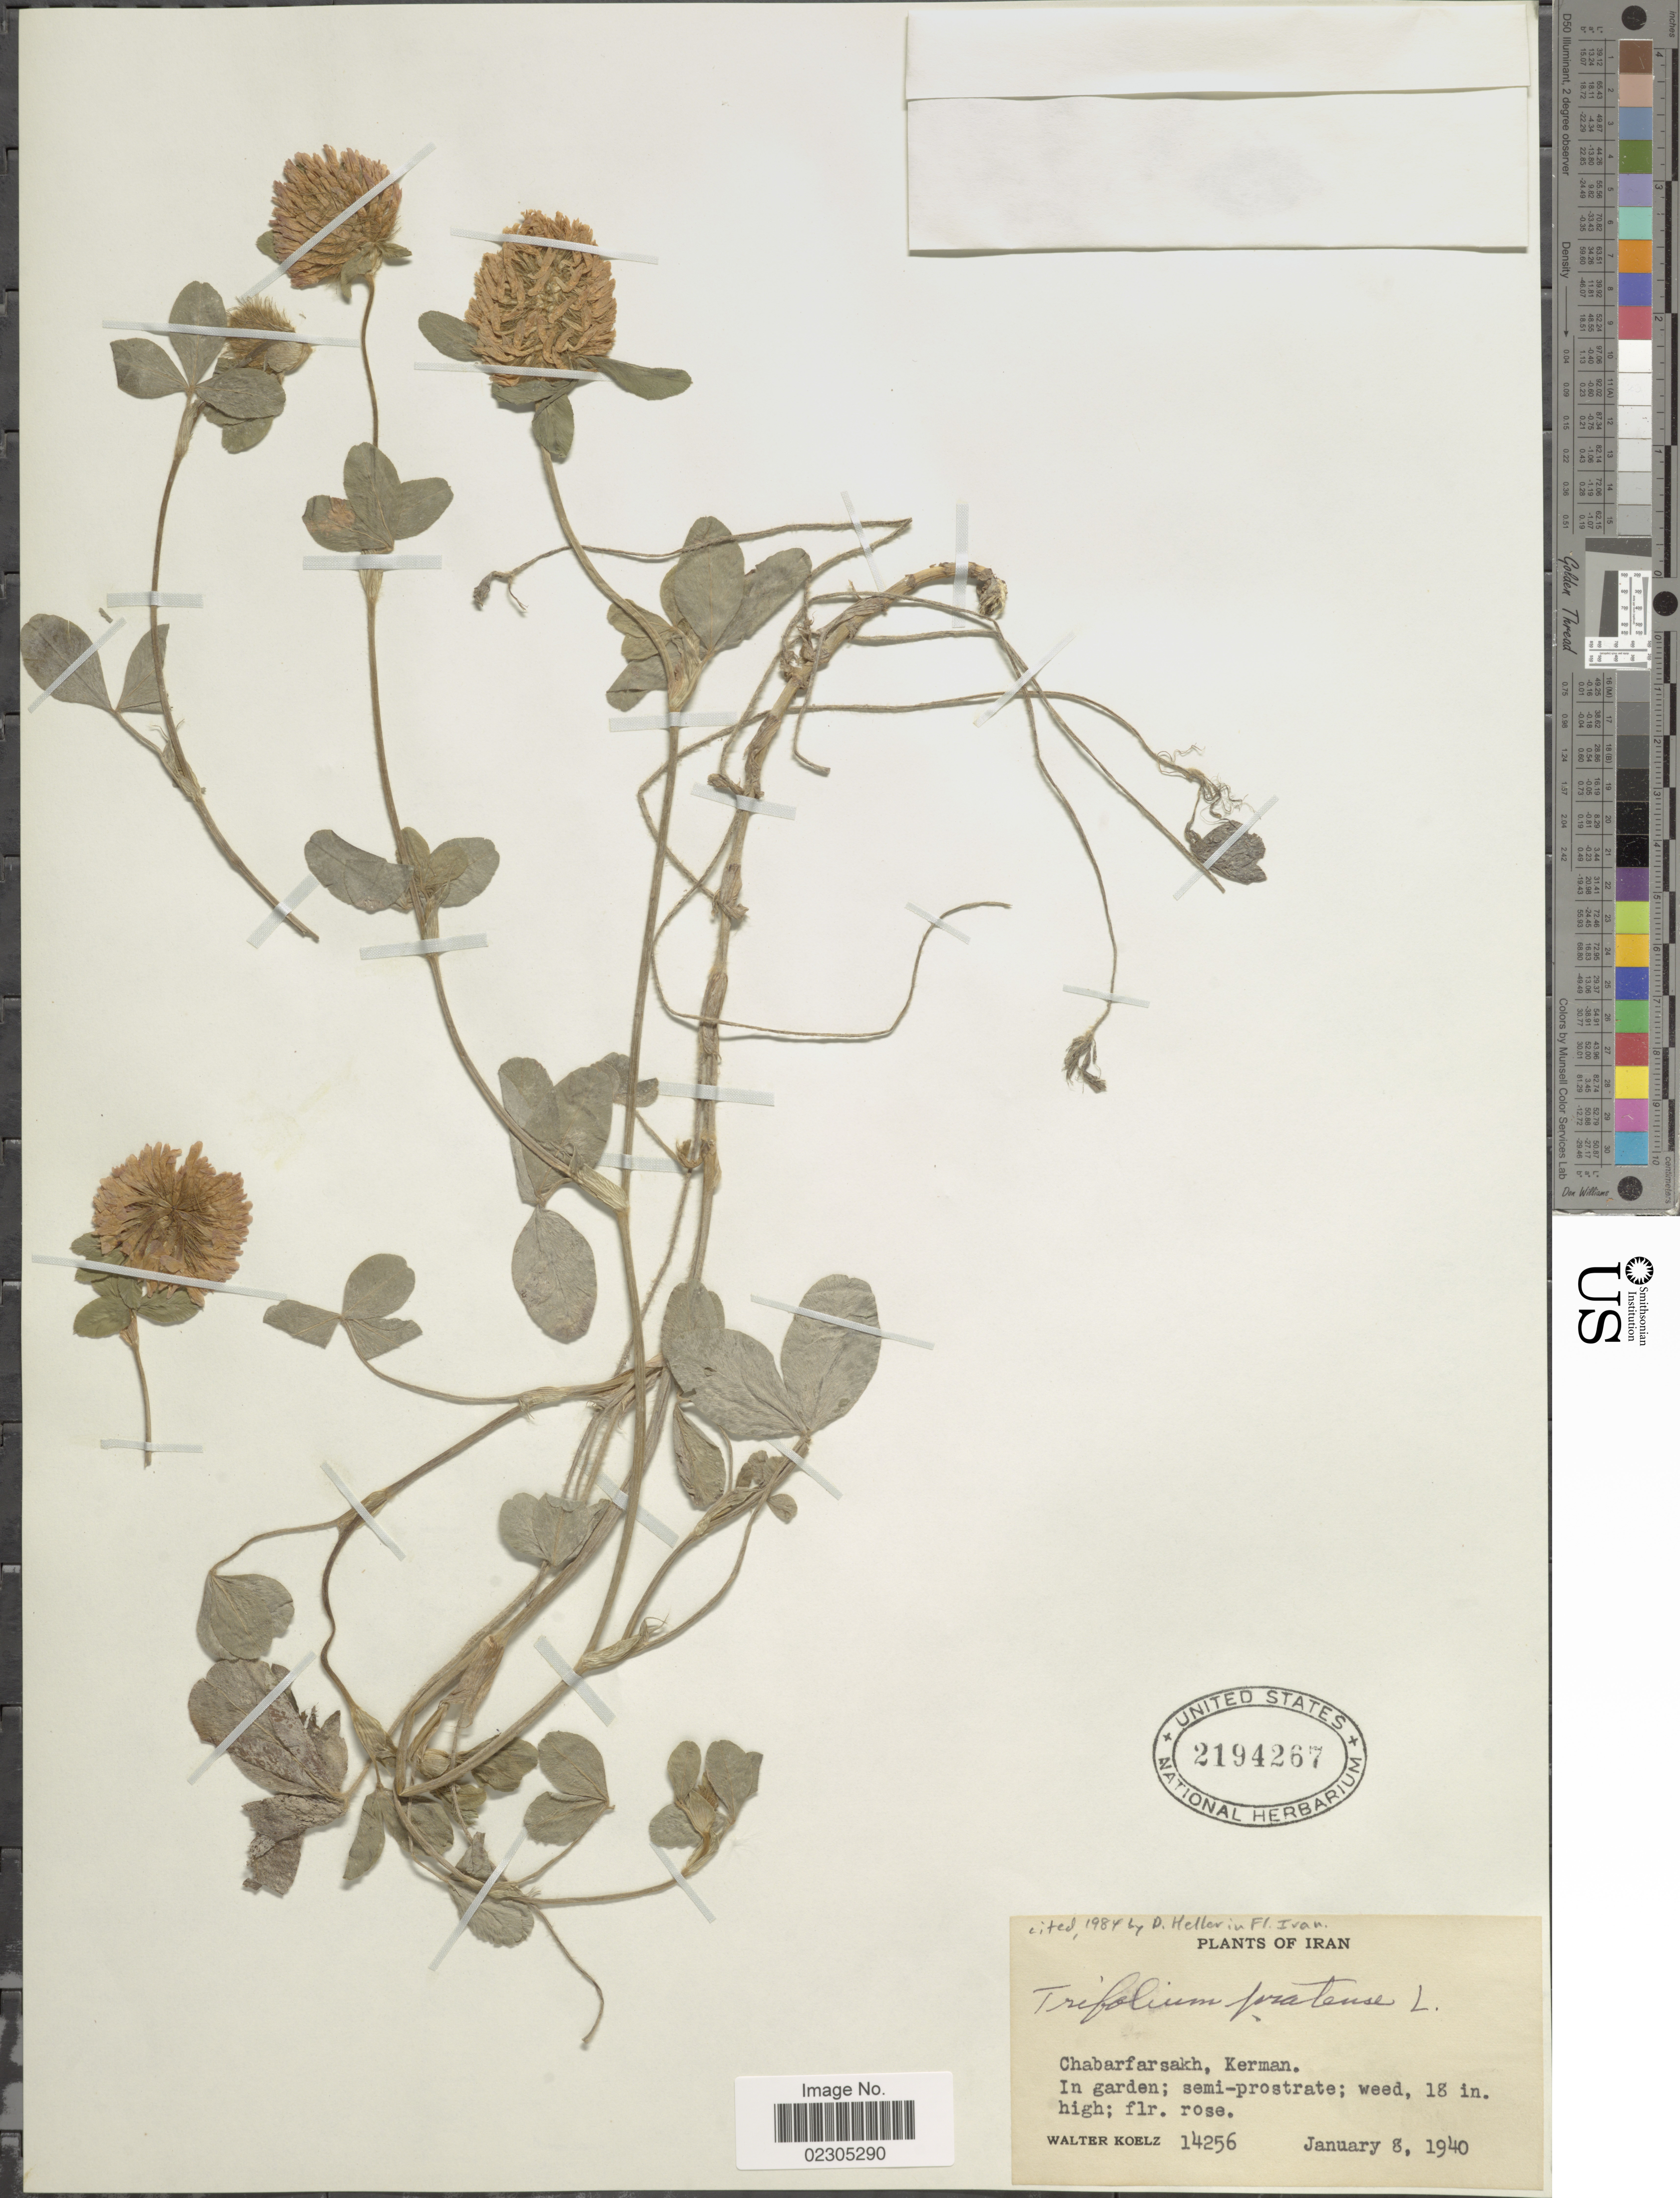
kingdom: Plantae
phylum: Tracheophyta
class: Magnoliopsida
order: Fabales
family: Fabaceae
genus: Trifolium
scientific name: Trifolium pratense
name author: L.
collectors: W. N. Koelz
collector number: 14256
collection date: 1940-01-08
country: Iran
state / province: Kerman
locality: Chabarfarsakh, Kerman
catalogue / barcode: US 2194267